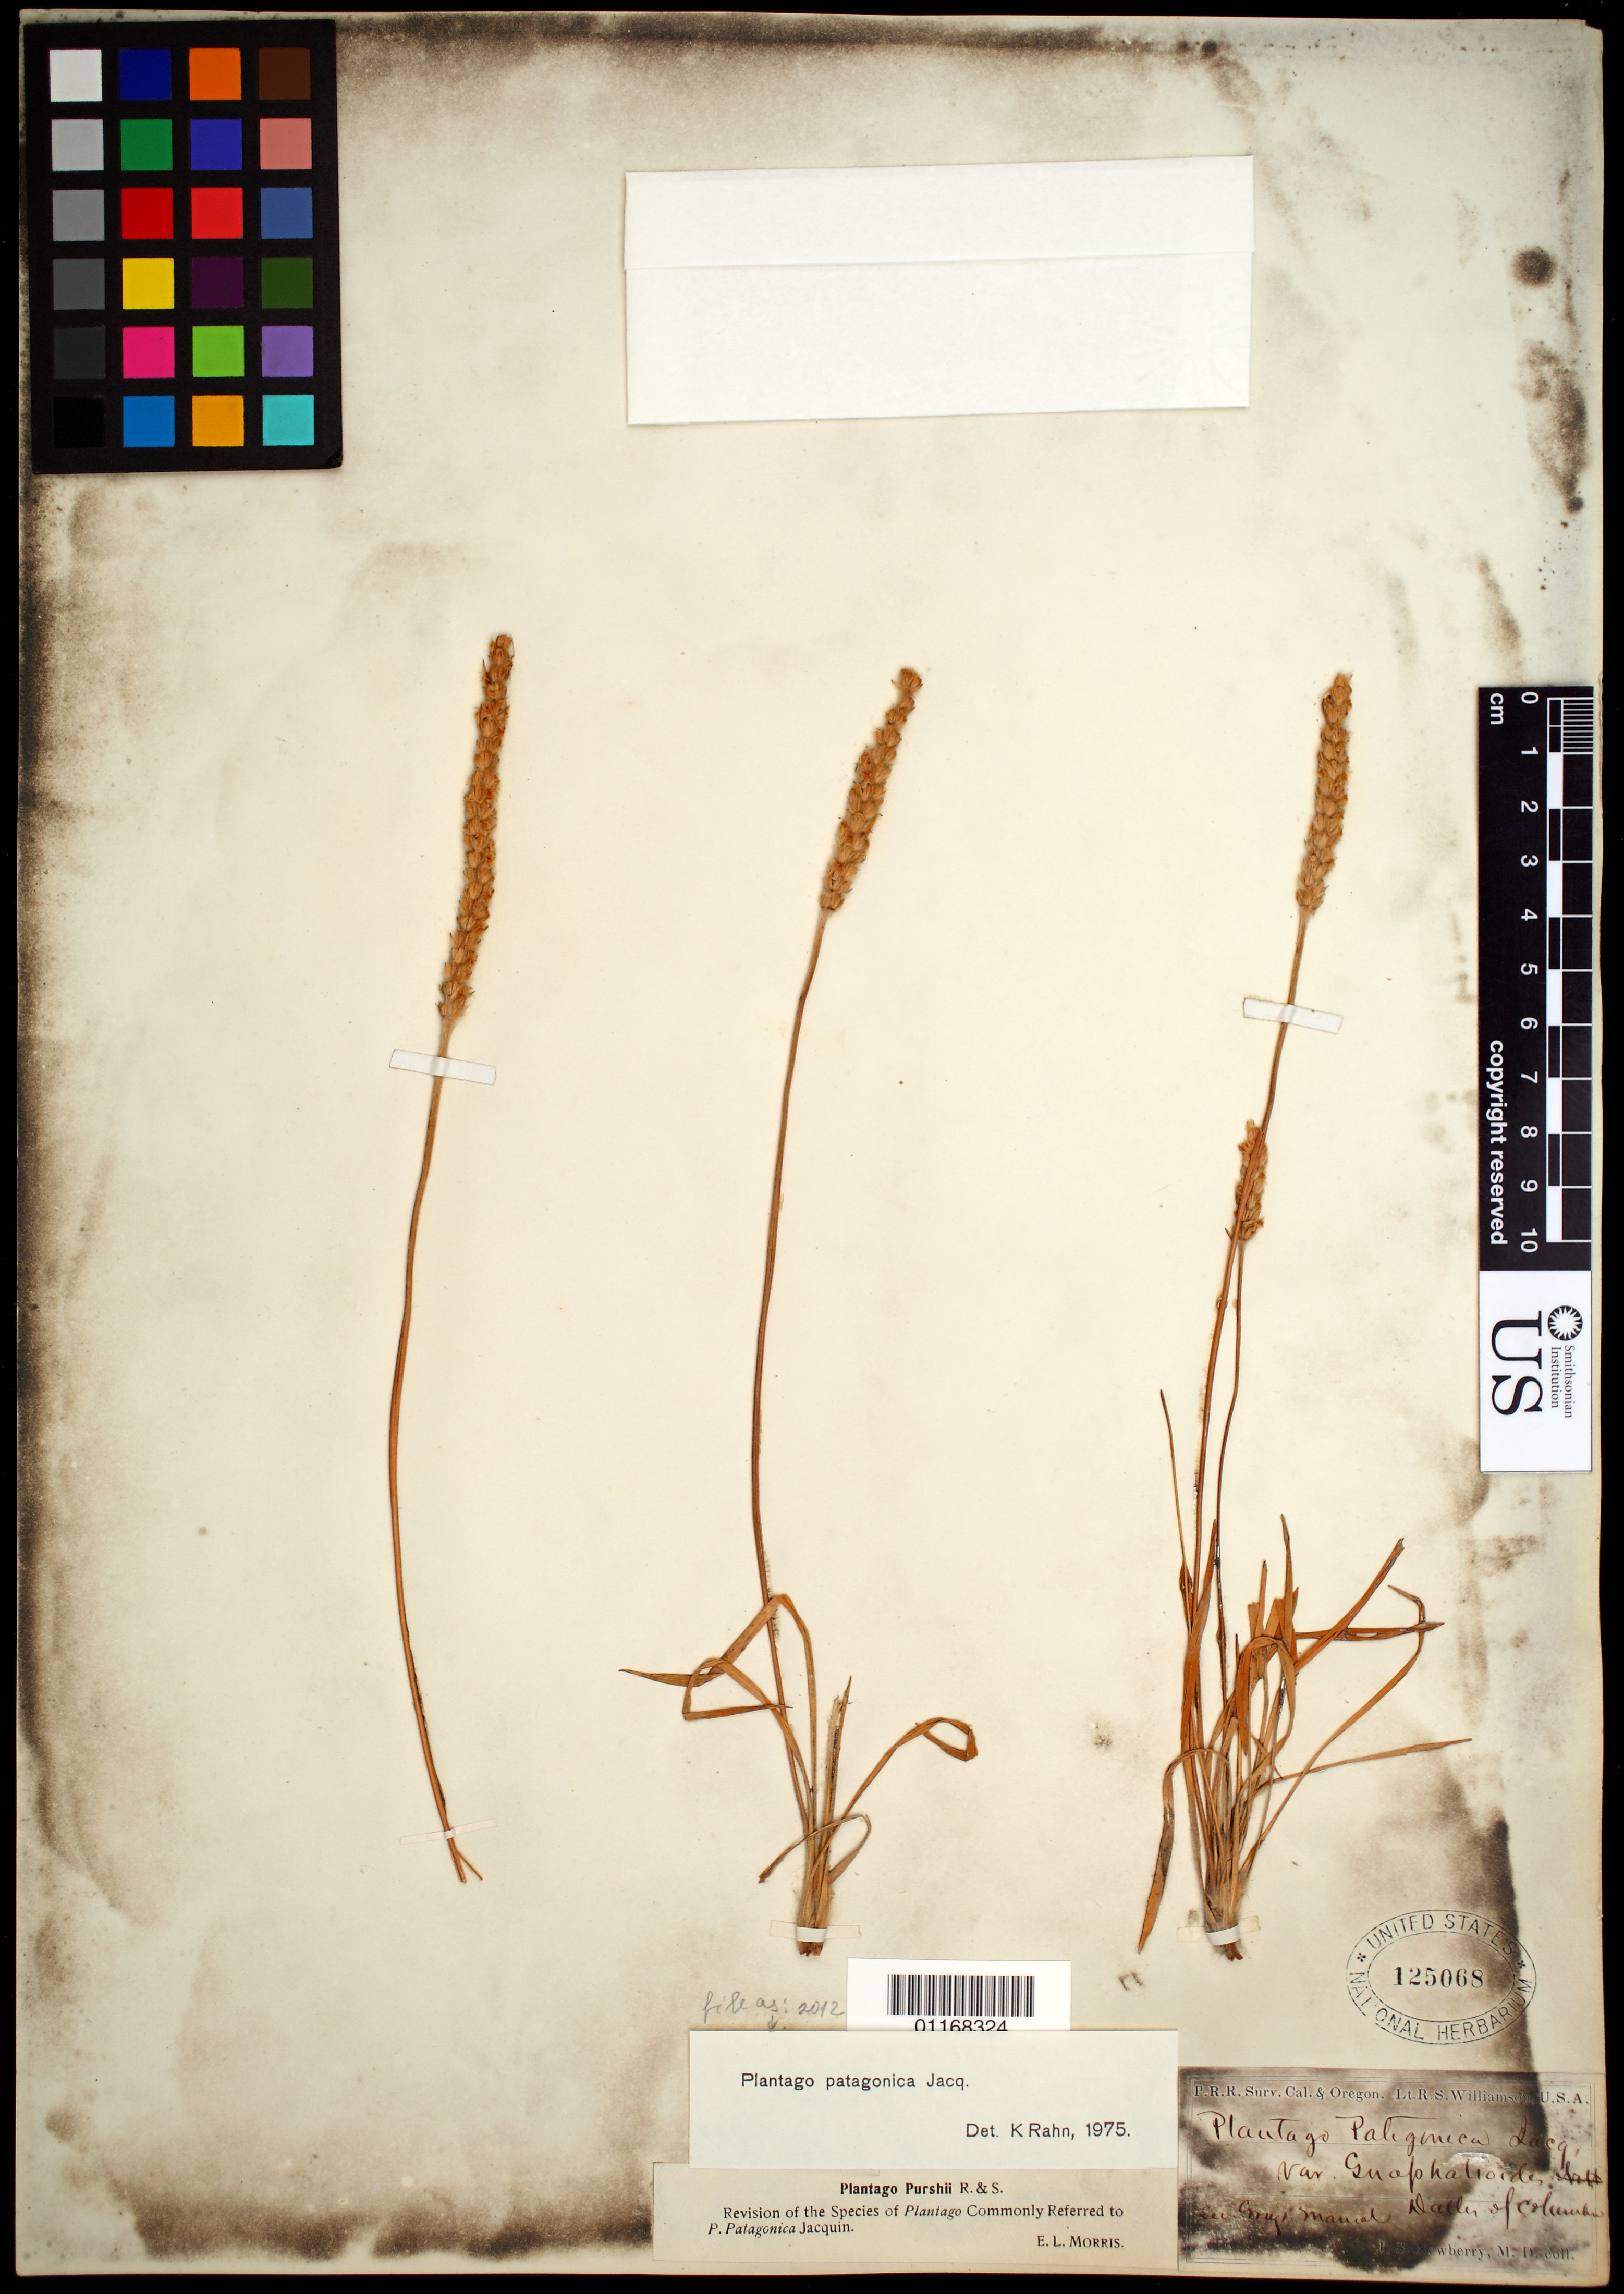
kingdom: Plantae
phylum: Tracheophyta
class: Magnoliopsida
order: Lamiales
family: Plantaginaceae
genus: Plantago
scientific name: Plantago patagonica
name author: Jacq.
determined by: Rahn, Knud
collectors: J. S. Newberry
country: United States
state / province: California / Oregon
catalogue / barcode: US 125068